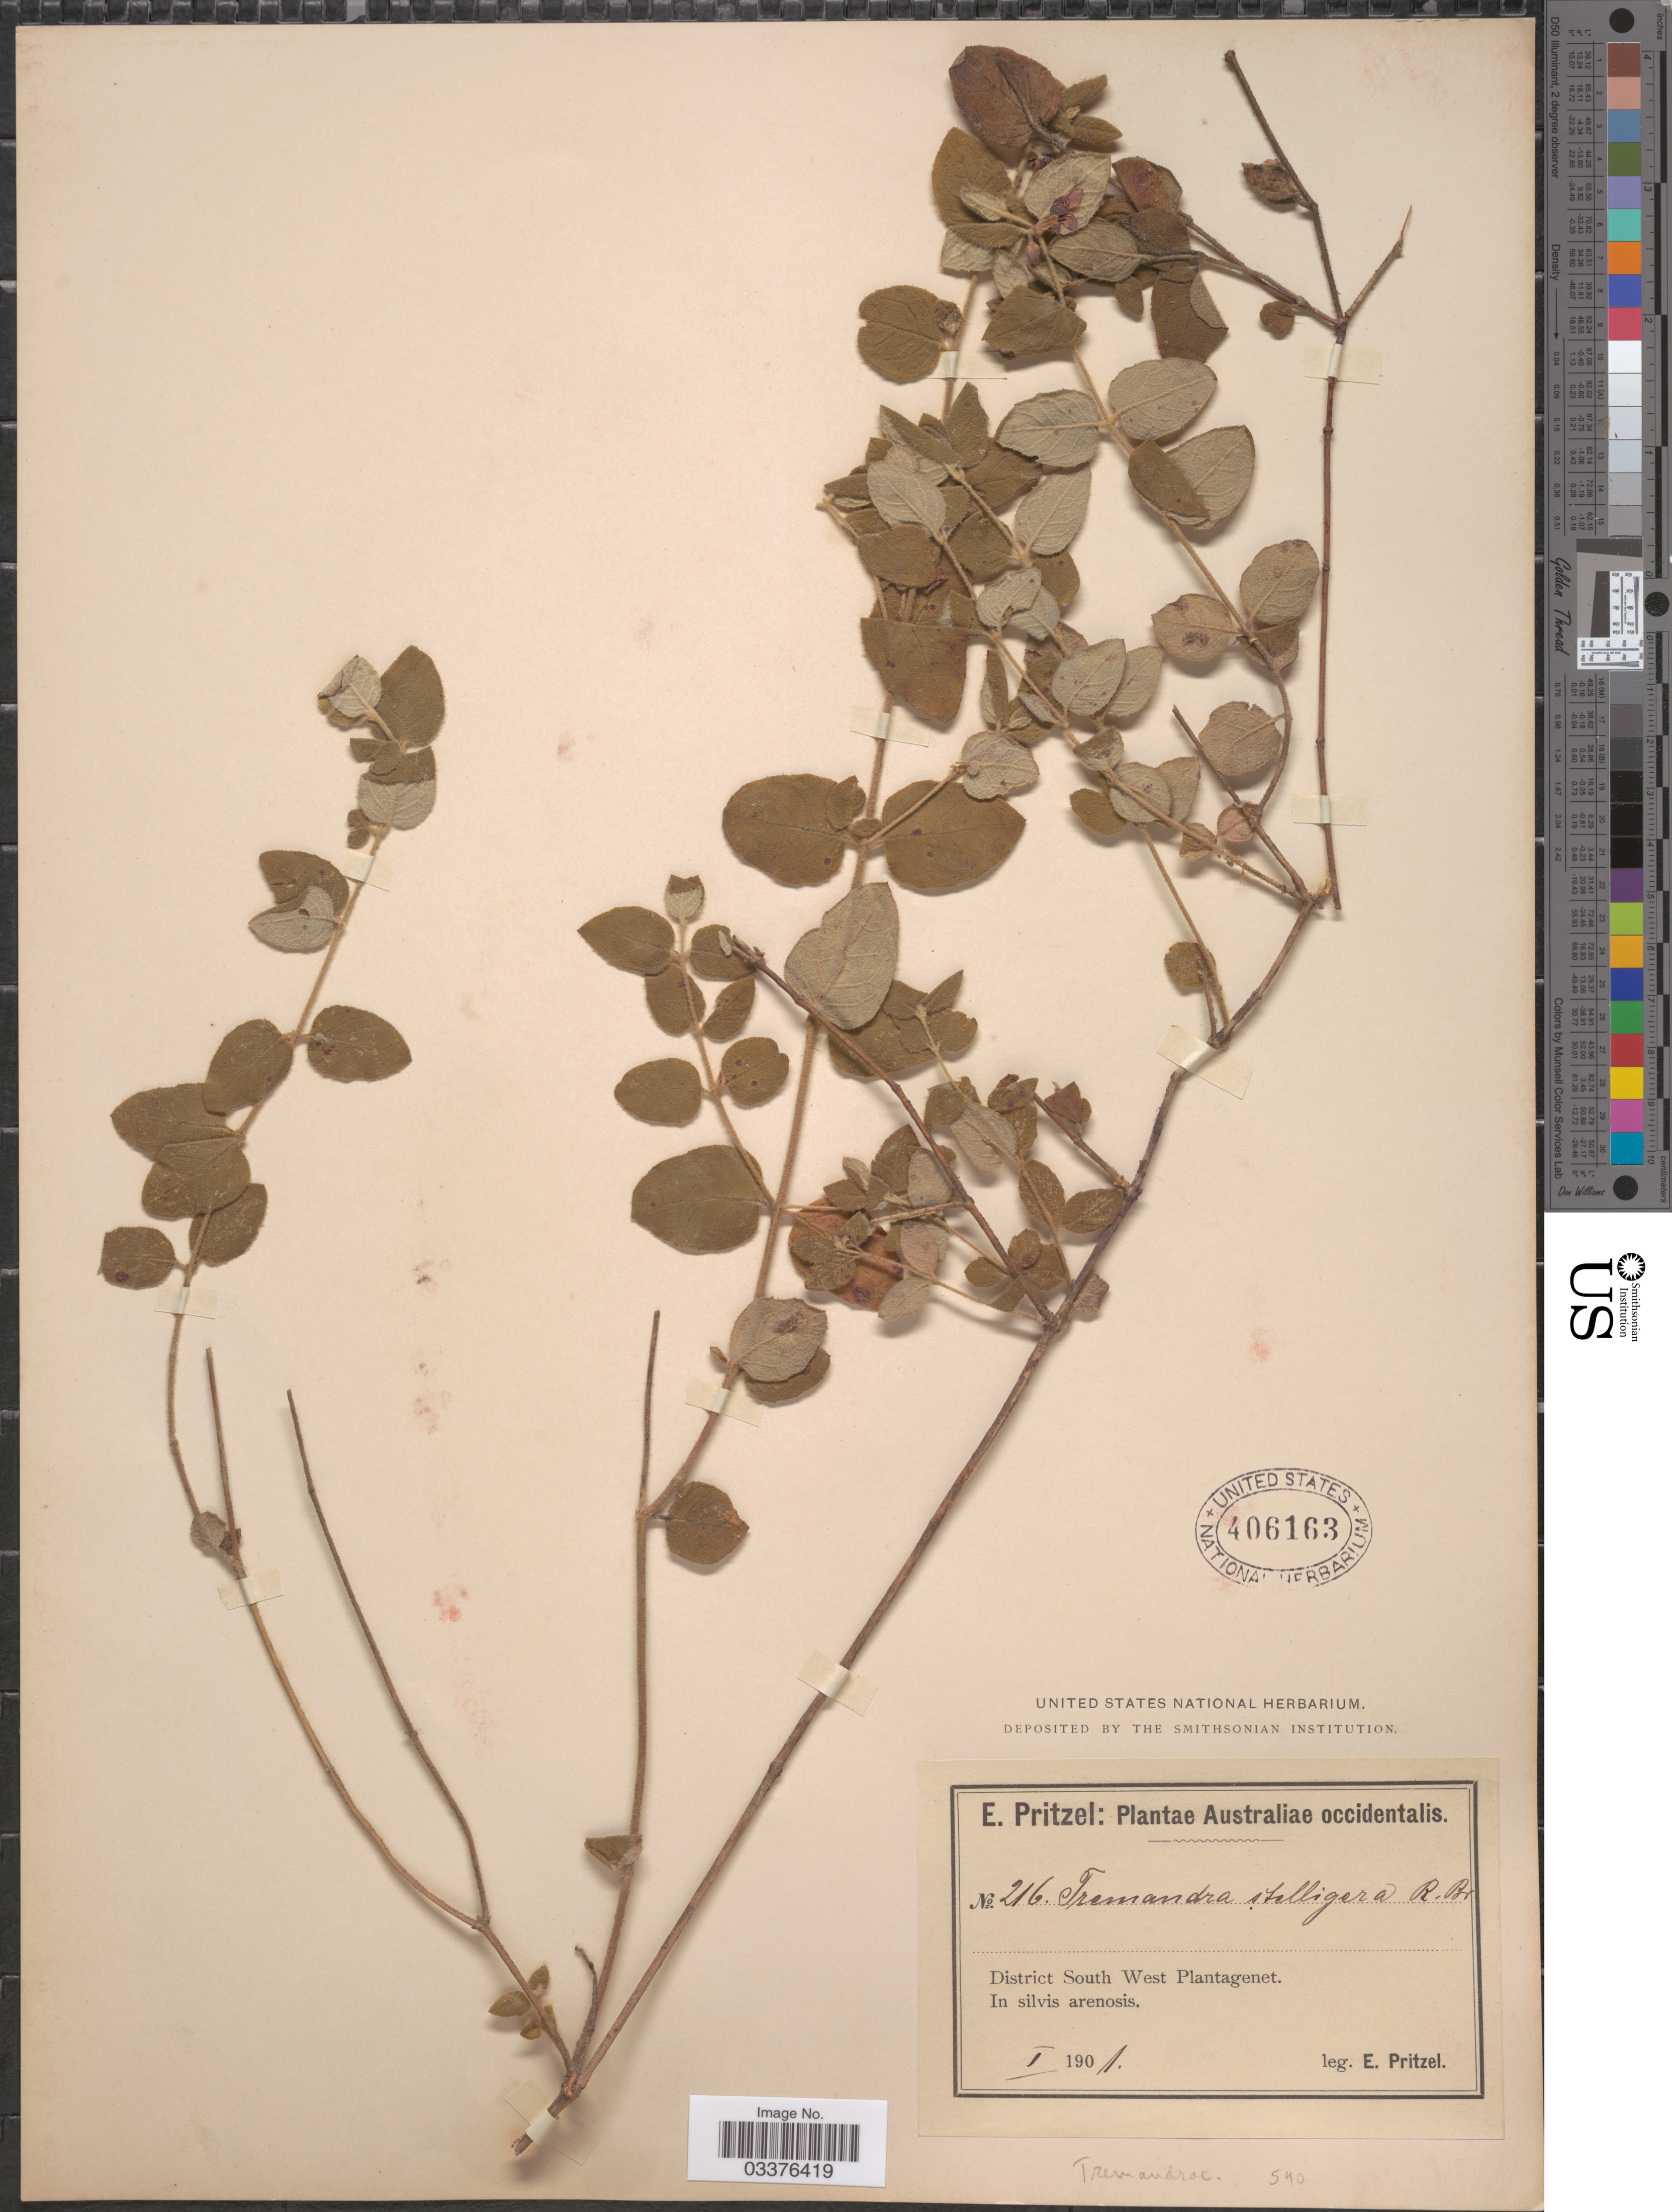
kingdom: Plantae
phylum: Tracheophyta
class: Magnoliopsida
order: Oxalidales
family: Elaeocarpaceae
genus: Tremandra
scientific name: Tremandra stelligera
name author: R. Br. ex DC.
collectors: E. G. Pritzel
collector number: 216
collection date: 1901-01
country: Australia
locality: Australiae occidentalis. District South West Plantagenet.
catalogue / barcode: US 406163